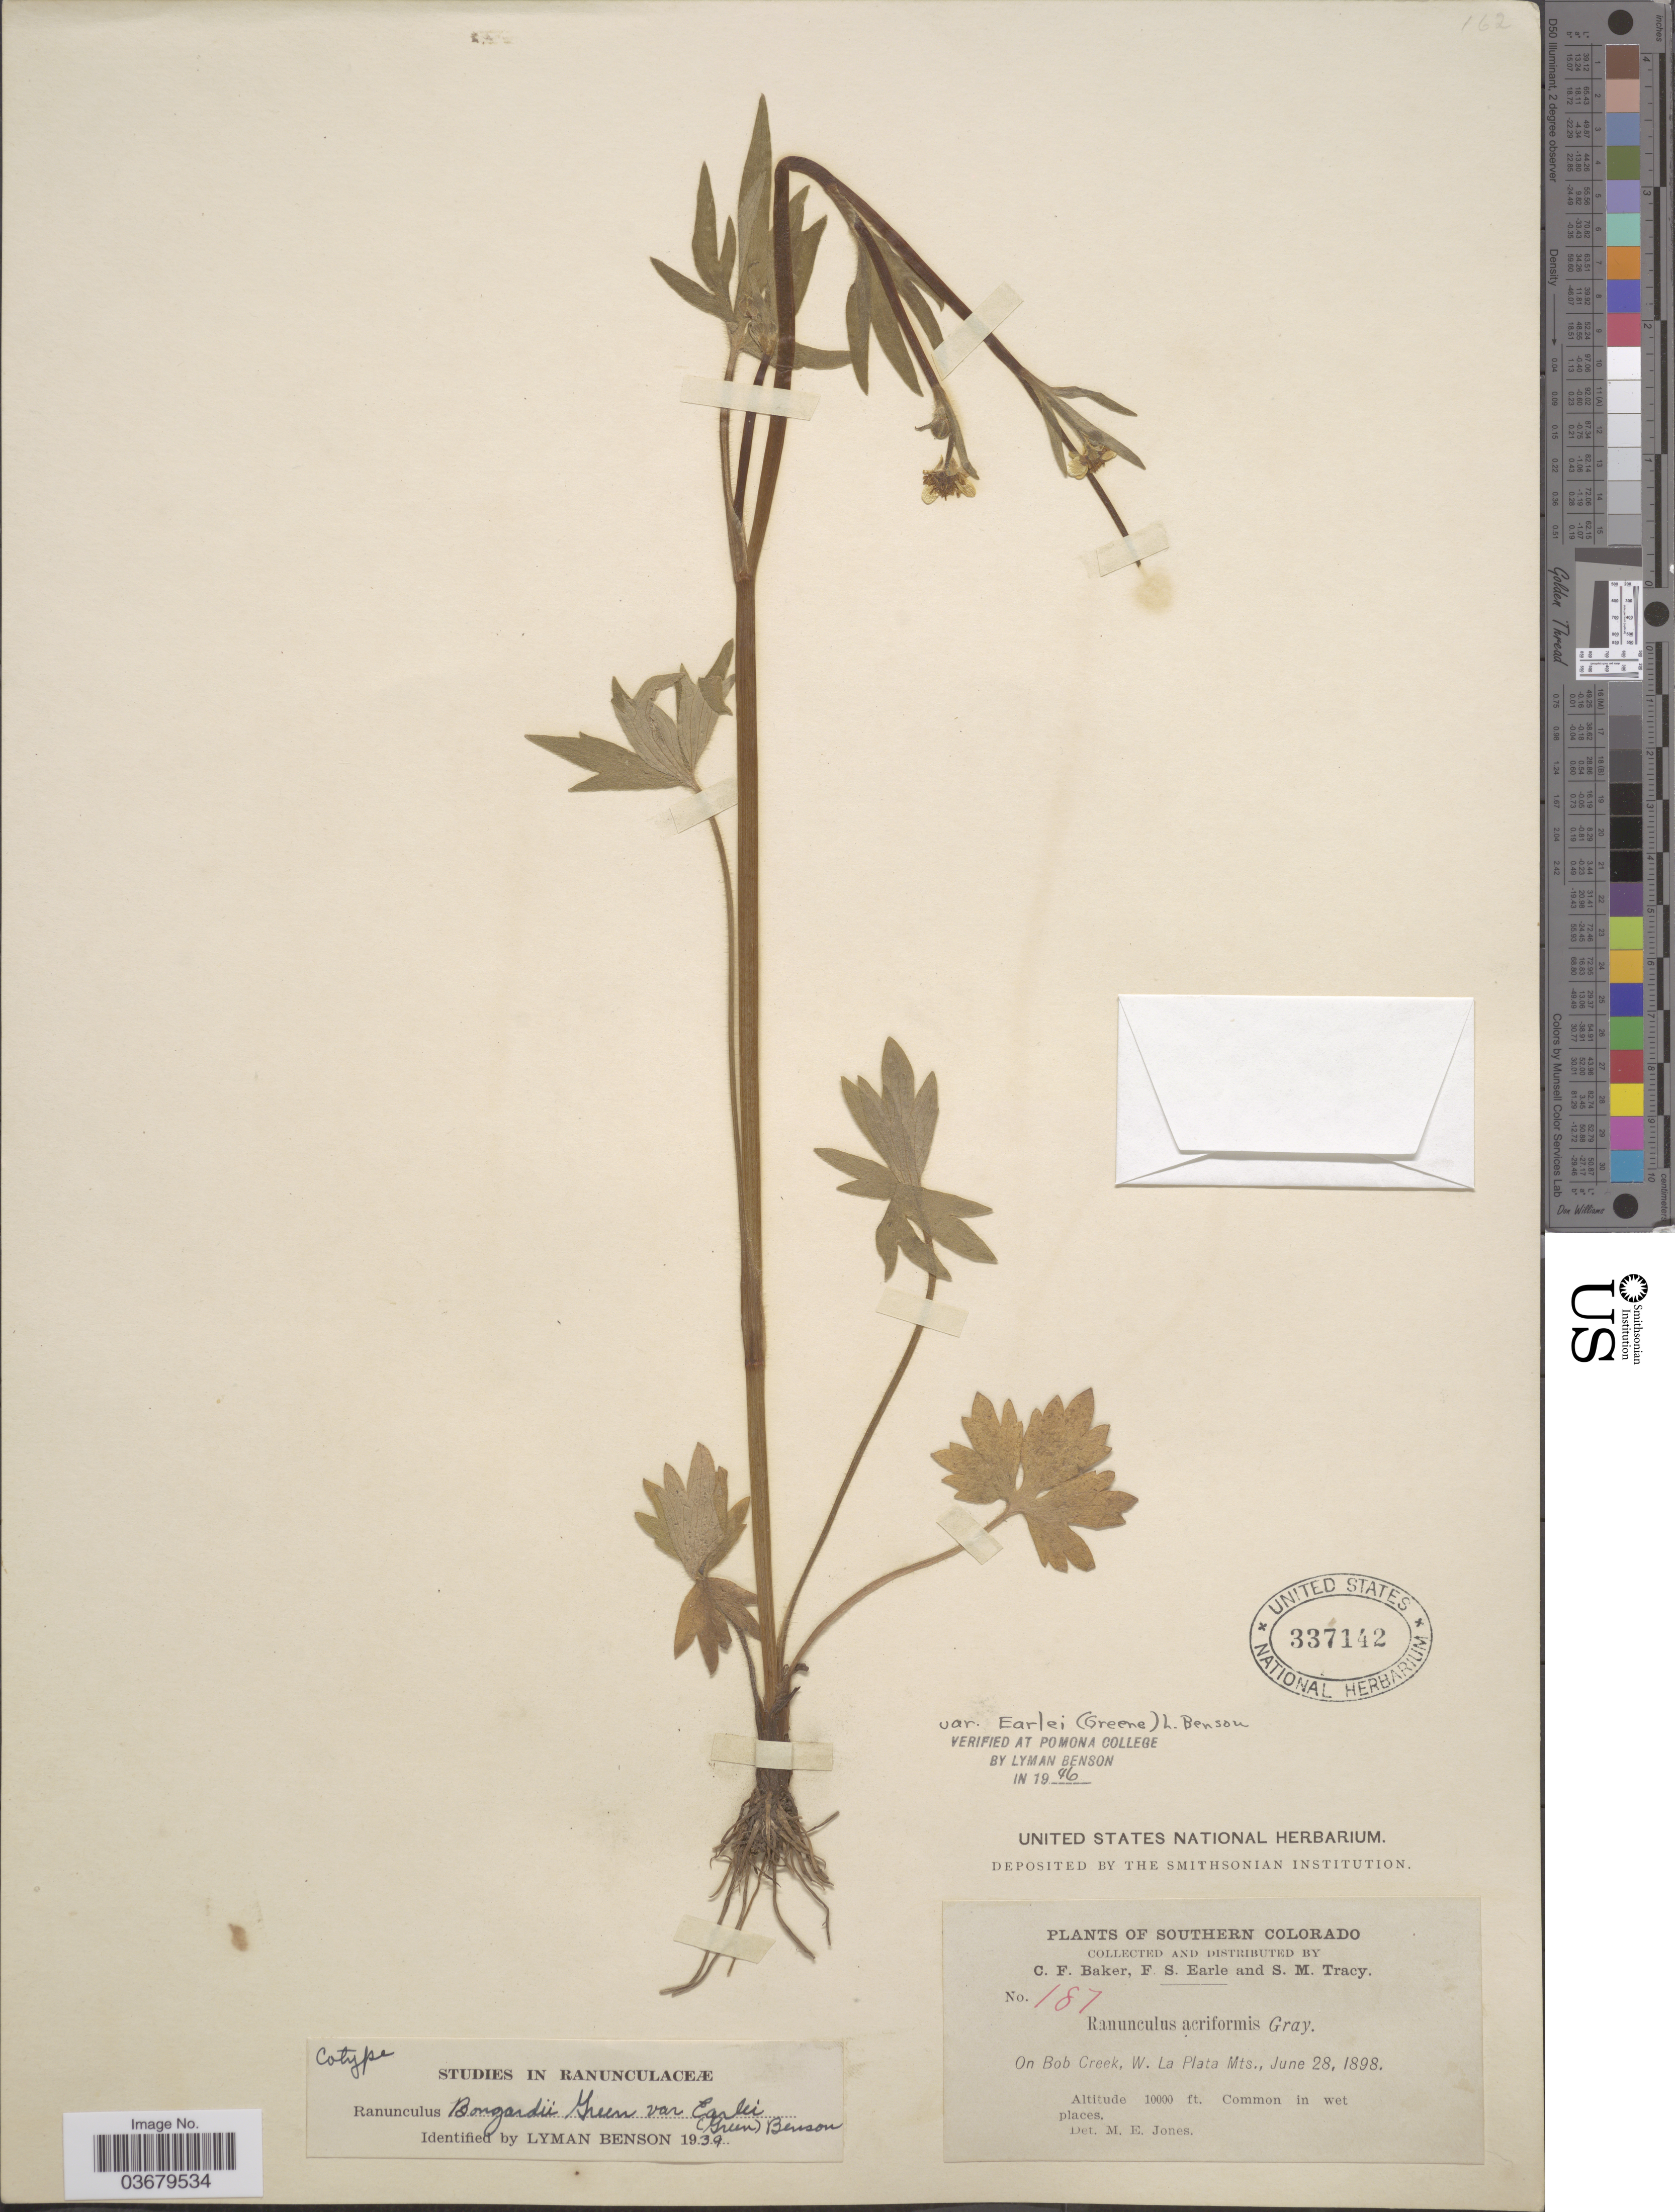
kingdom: Plantae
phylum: Tracheophyta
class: Magnoliopsida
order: Ranunculales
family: Ranunculaceae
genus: Ranunculus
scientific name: Ranunculus bongardii var. earlei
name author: (Greene) L.D. Benson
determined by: Benson, L.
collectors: C. F. Baker, F. S. Earle & S. M. Tracy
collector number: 187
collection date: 1898-06-28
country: United States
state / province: Colorado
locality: Southern Colorado. On Bob Creek, W. La Plata Mts.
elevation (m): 3048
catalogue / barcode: US 337142